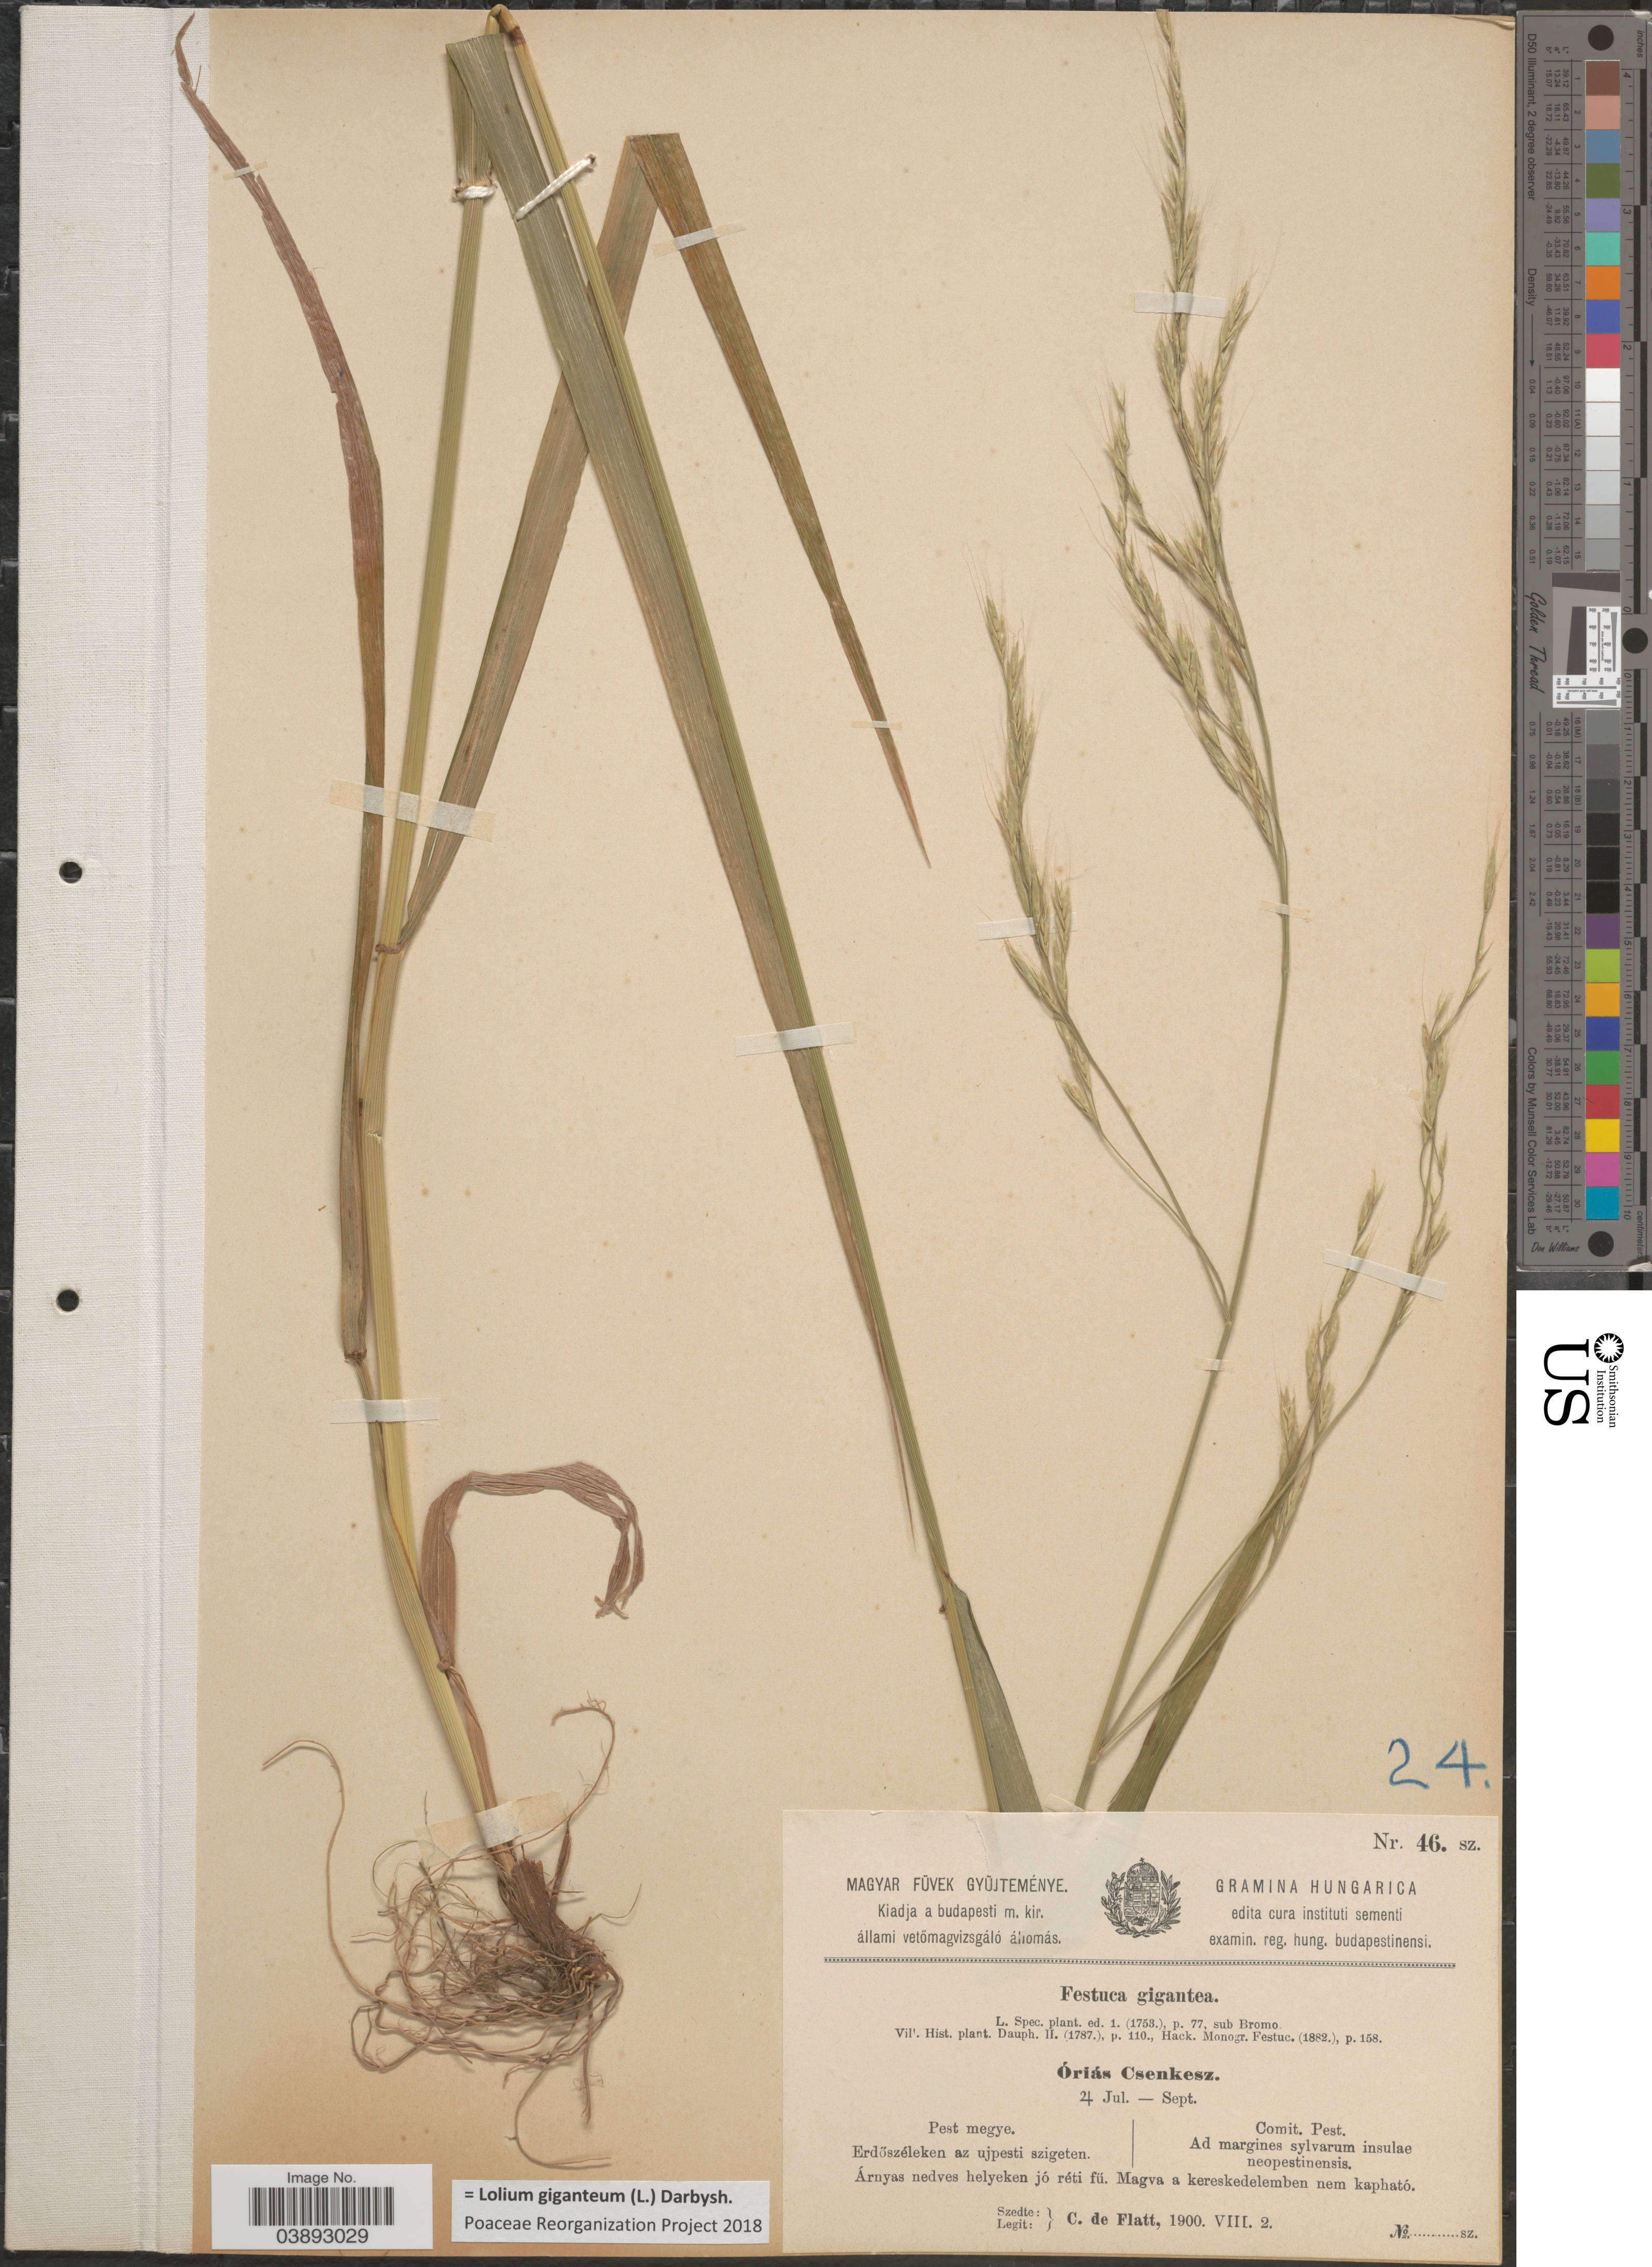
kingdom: Plantae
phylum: Tracheophyta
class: Liliopsida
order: Poales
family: Poaceae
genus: Lolium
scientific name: Lolium giganteum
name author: (L.) Darbysh.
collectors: C. de Flatt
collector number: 46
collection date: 1900-08-02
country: Hungary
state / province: Pest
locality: Hungarica. Comit. Pest. Ad margines sylvarum insulae neopestinensis.